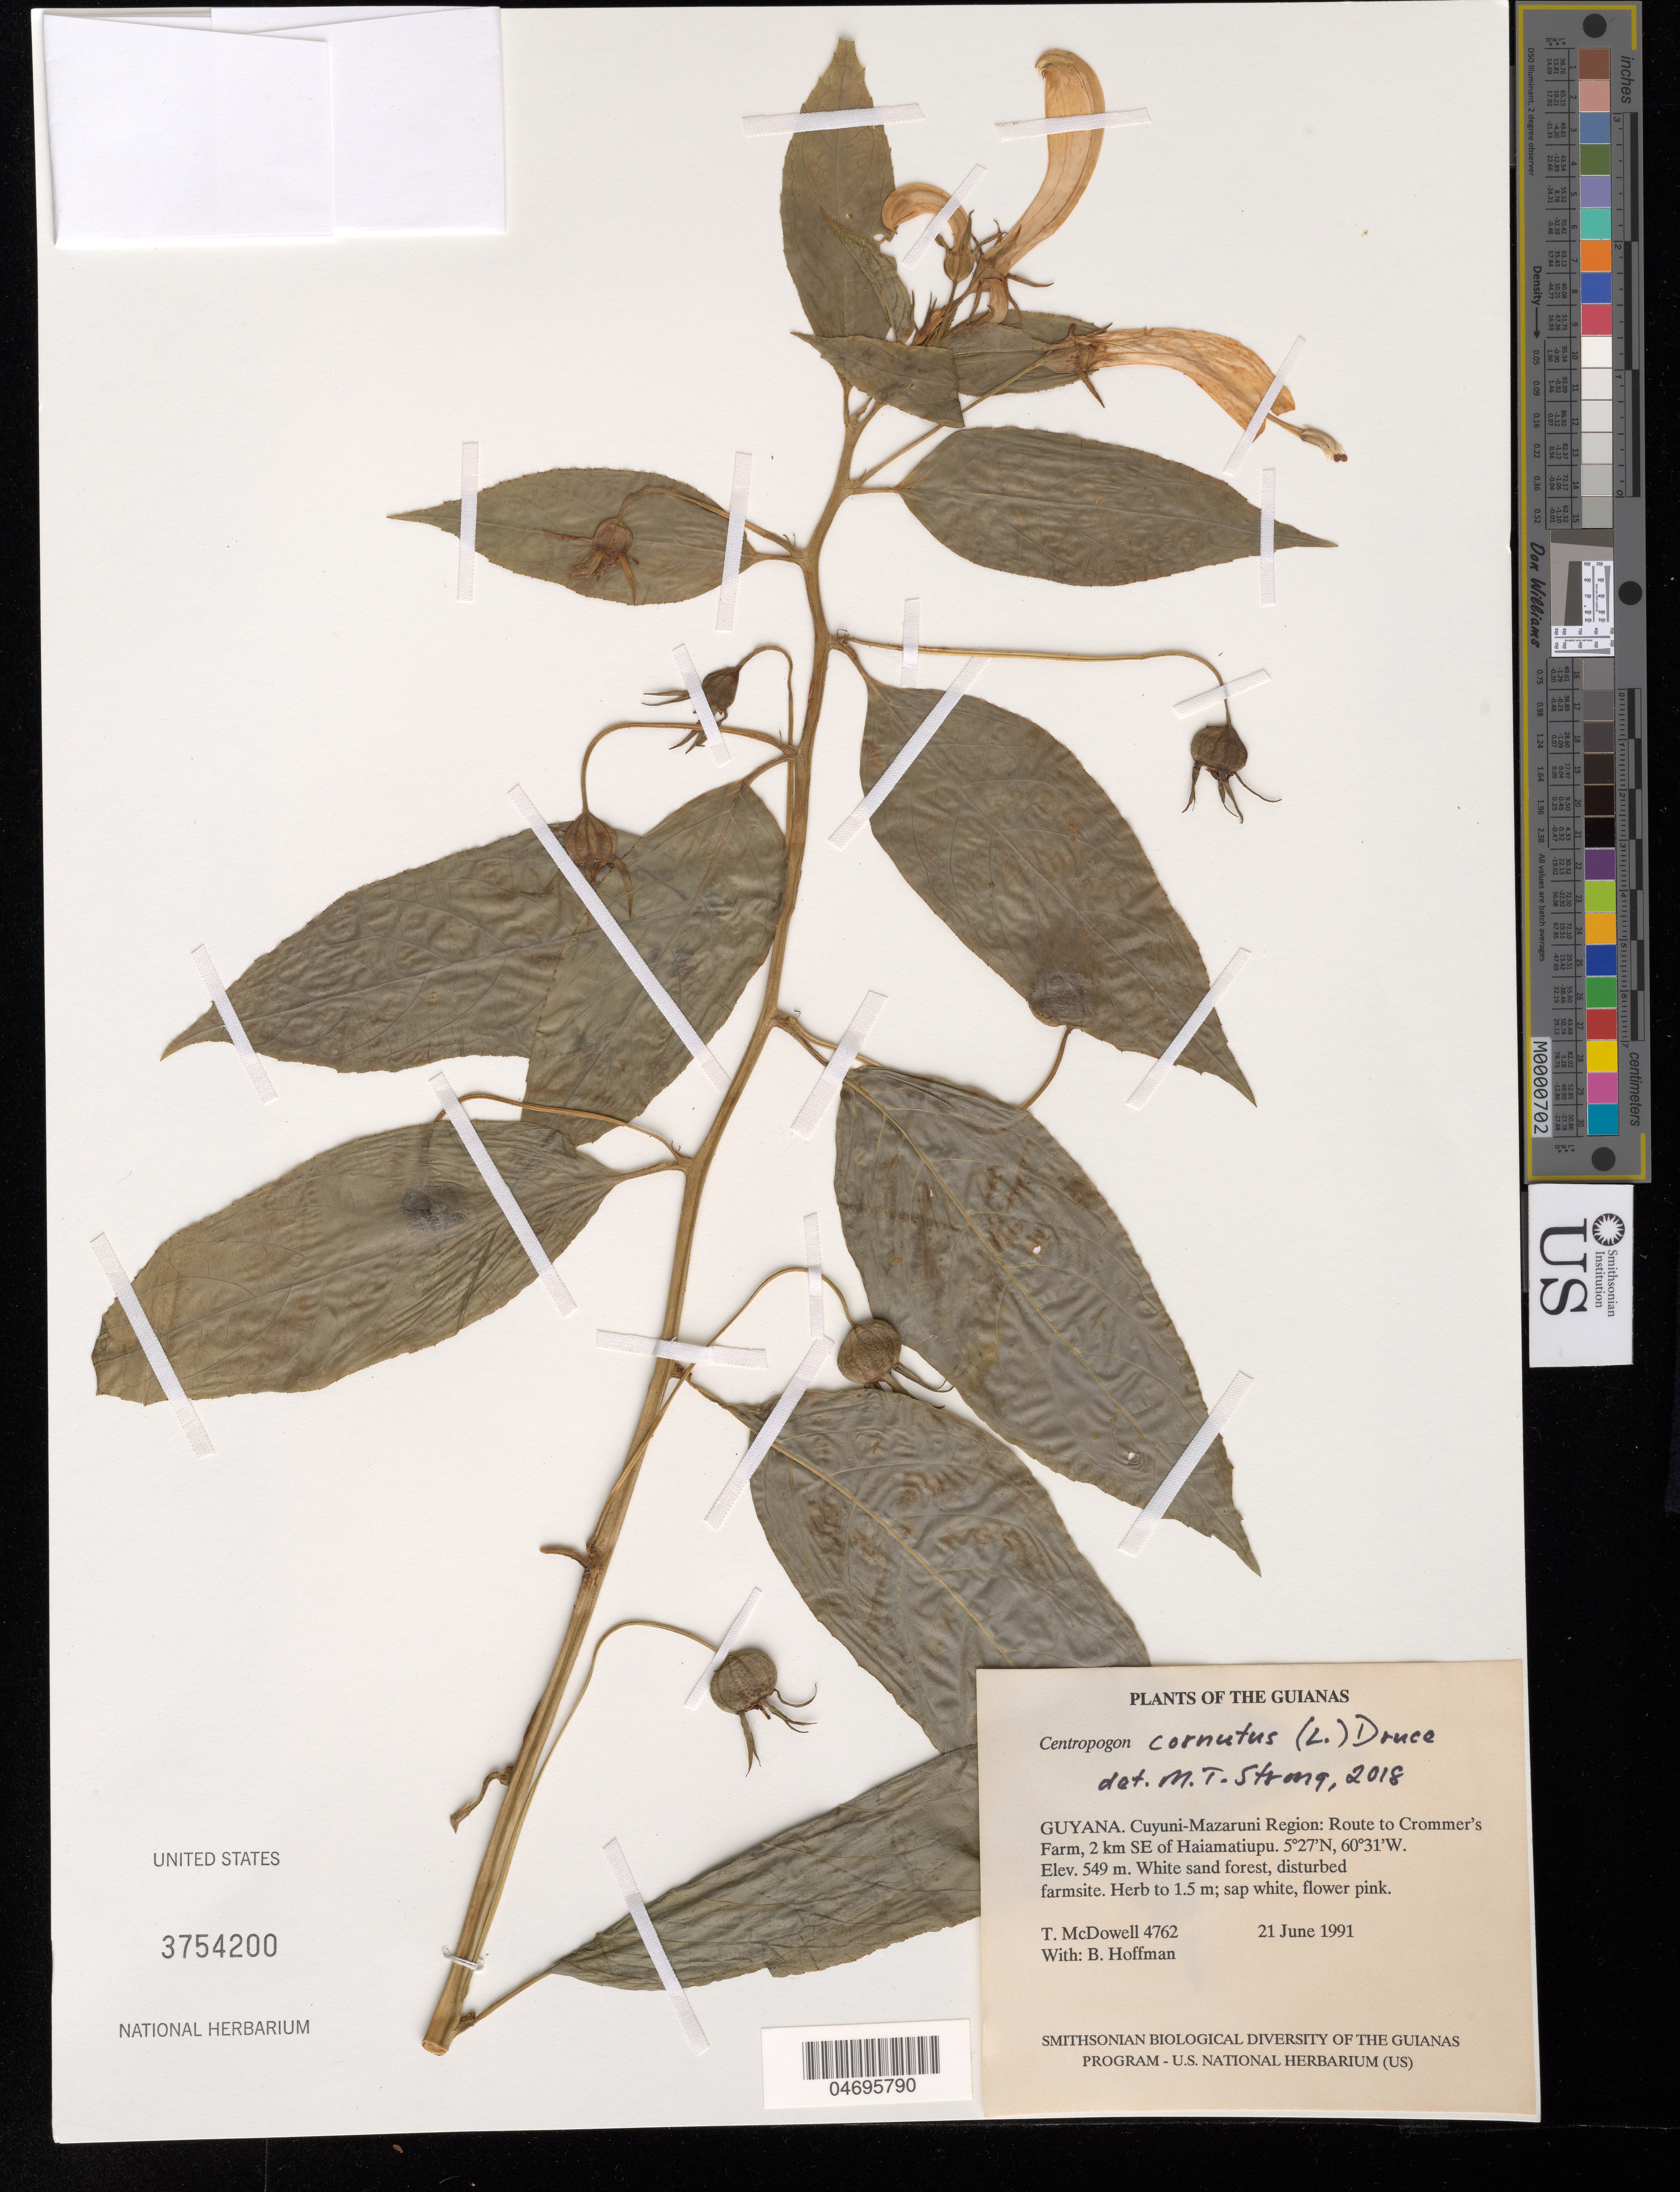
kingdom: Plantae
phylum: Tracheophyta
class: Magnoliopsida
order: Asterales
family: Campanulaceae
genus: Centropogon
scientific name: Centropogon cornutus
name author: (L.) Druce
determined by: Strong, Mark T., (BOT), Smithsonian Institution - National Museum of Natural History (UNITED STATES)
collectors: T. McDowell & B. Hoffman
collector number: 4762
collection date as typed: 21 June 1991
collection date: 1991-06-21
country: Guyana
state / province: Cuyuni-Mazaruni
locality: Route to Crommer's Farm, 2 km SE of Haiamatiupu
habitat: White sand forest, disturbed farmsite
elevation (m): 550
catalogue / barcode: US 3754200